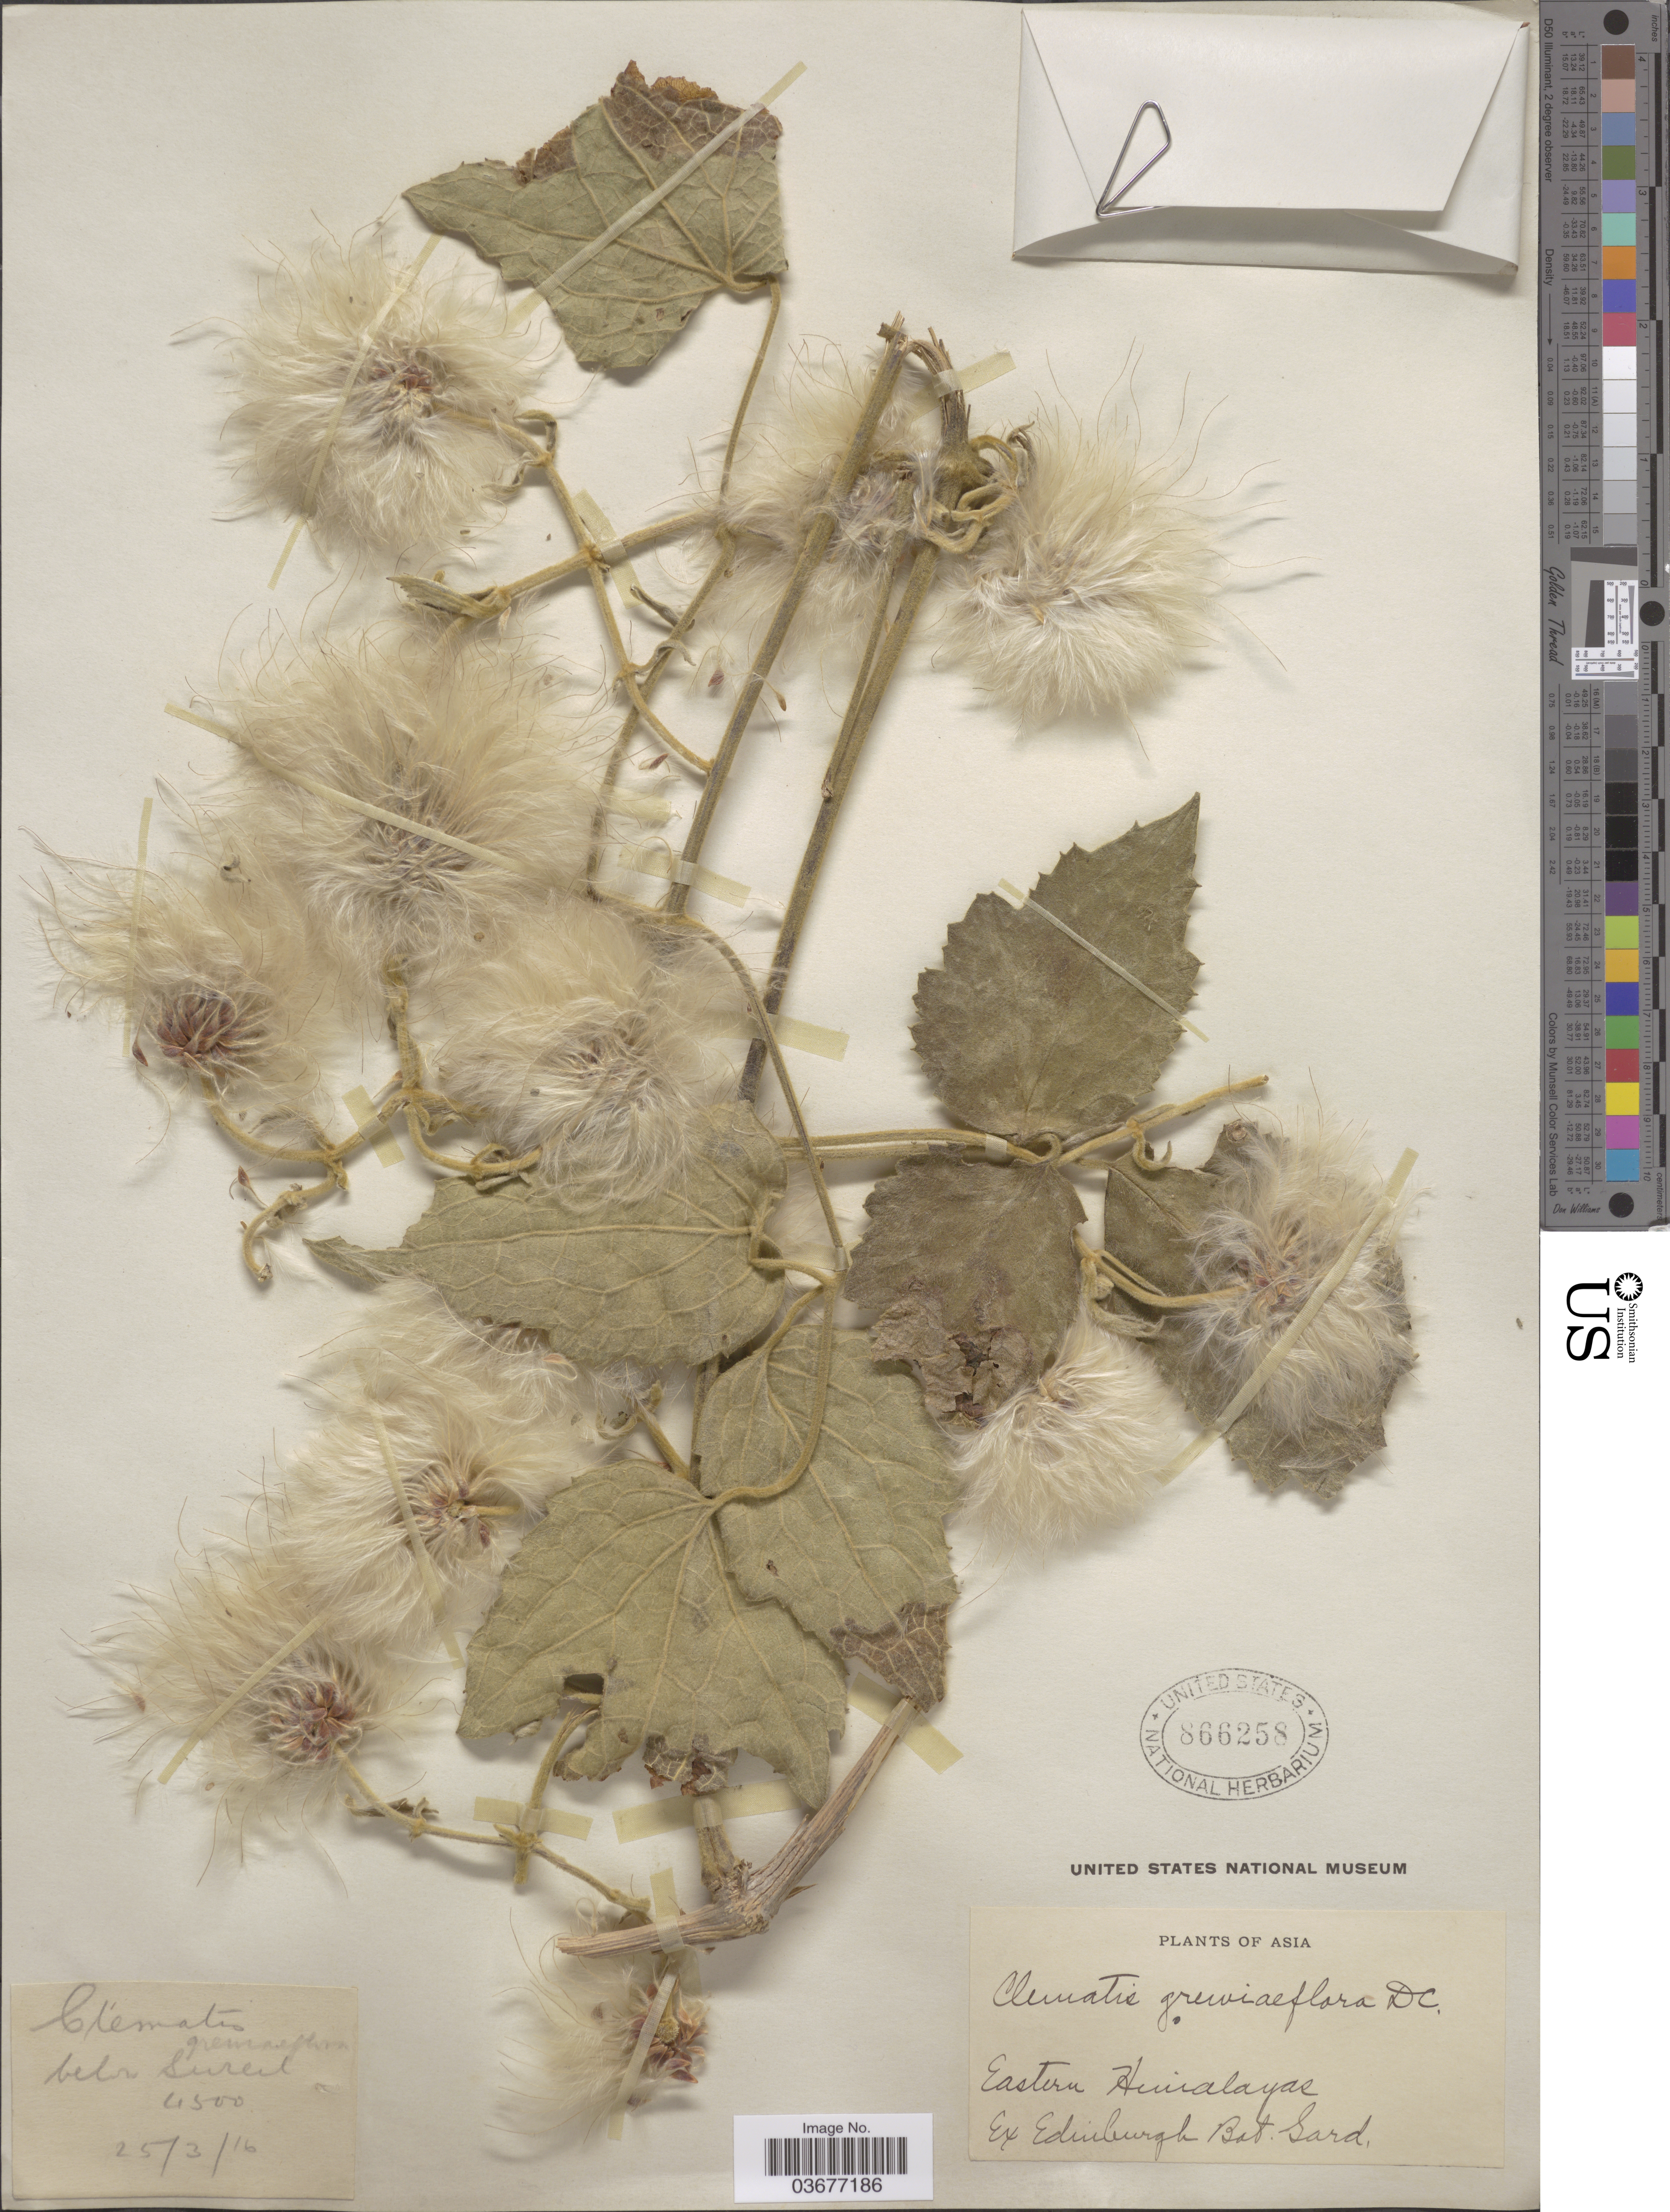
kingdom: Plantae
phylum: Tracheophyta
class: Magnoliopsida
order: Ranunculales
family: Ranunculaceae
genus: Clematis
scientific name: Clematis grewiiflora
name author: DC.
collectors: Edinburg Bot. Gard.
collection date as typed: Transcribed d/m/y: 25/3/16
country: India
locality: Asia. Eastern Himalayas. Below Surat.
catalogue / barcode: US 866258